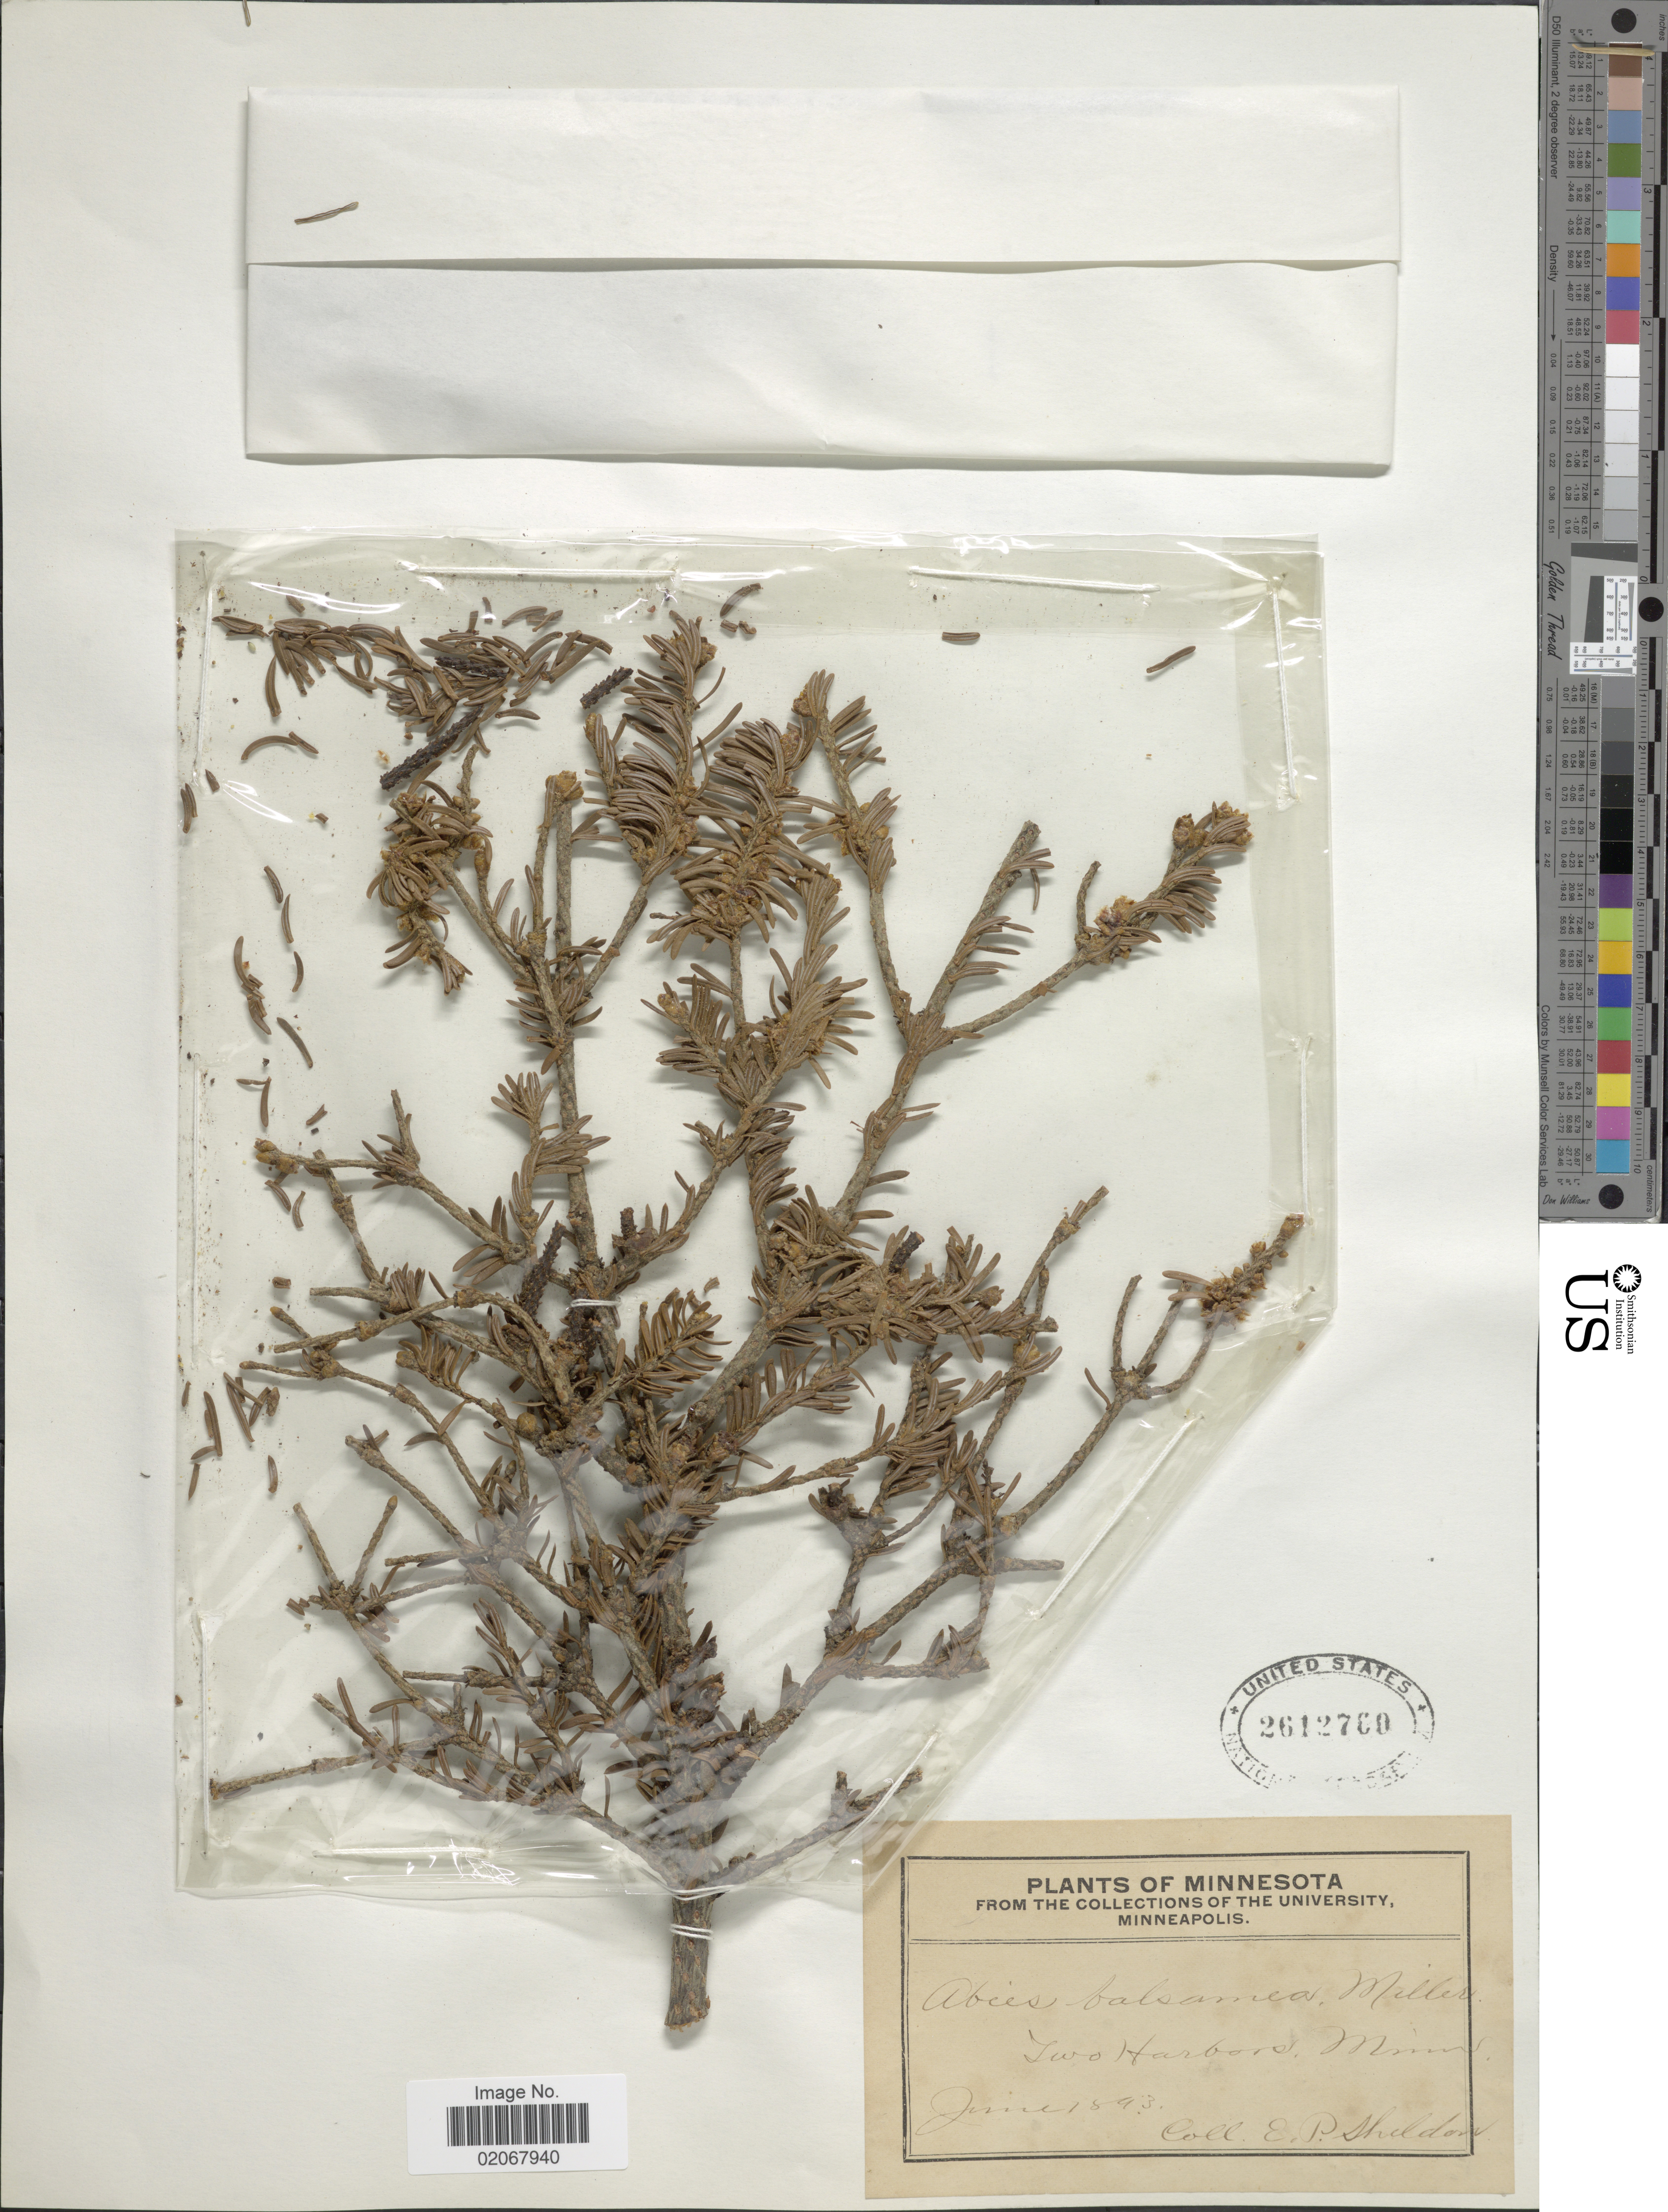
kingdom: Plantae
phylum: Tracheophyta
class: Pinopsida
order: Pinales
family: Pinaceae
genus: Abies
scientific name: Abies balsamea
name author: (L.) Mill.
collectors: E. P. Sheldon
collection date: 1893-06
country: United States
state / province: Minnesota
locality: Two Harbours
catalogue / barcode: US 212760